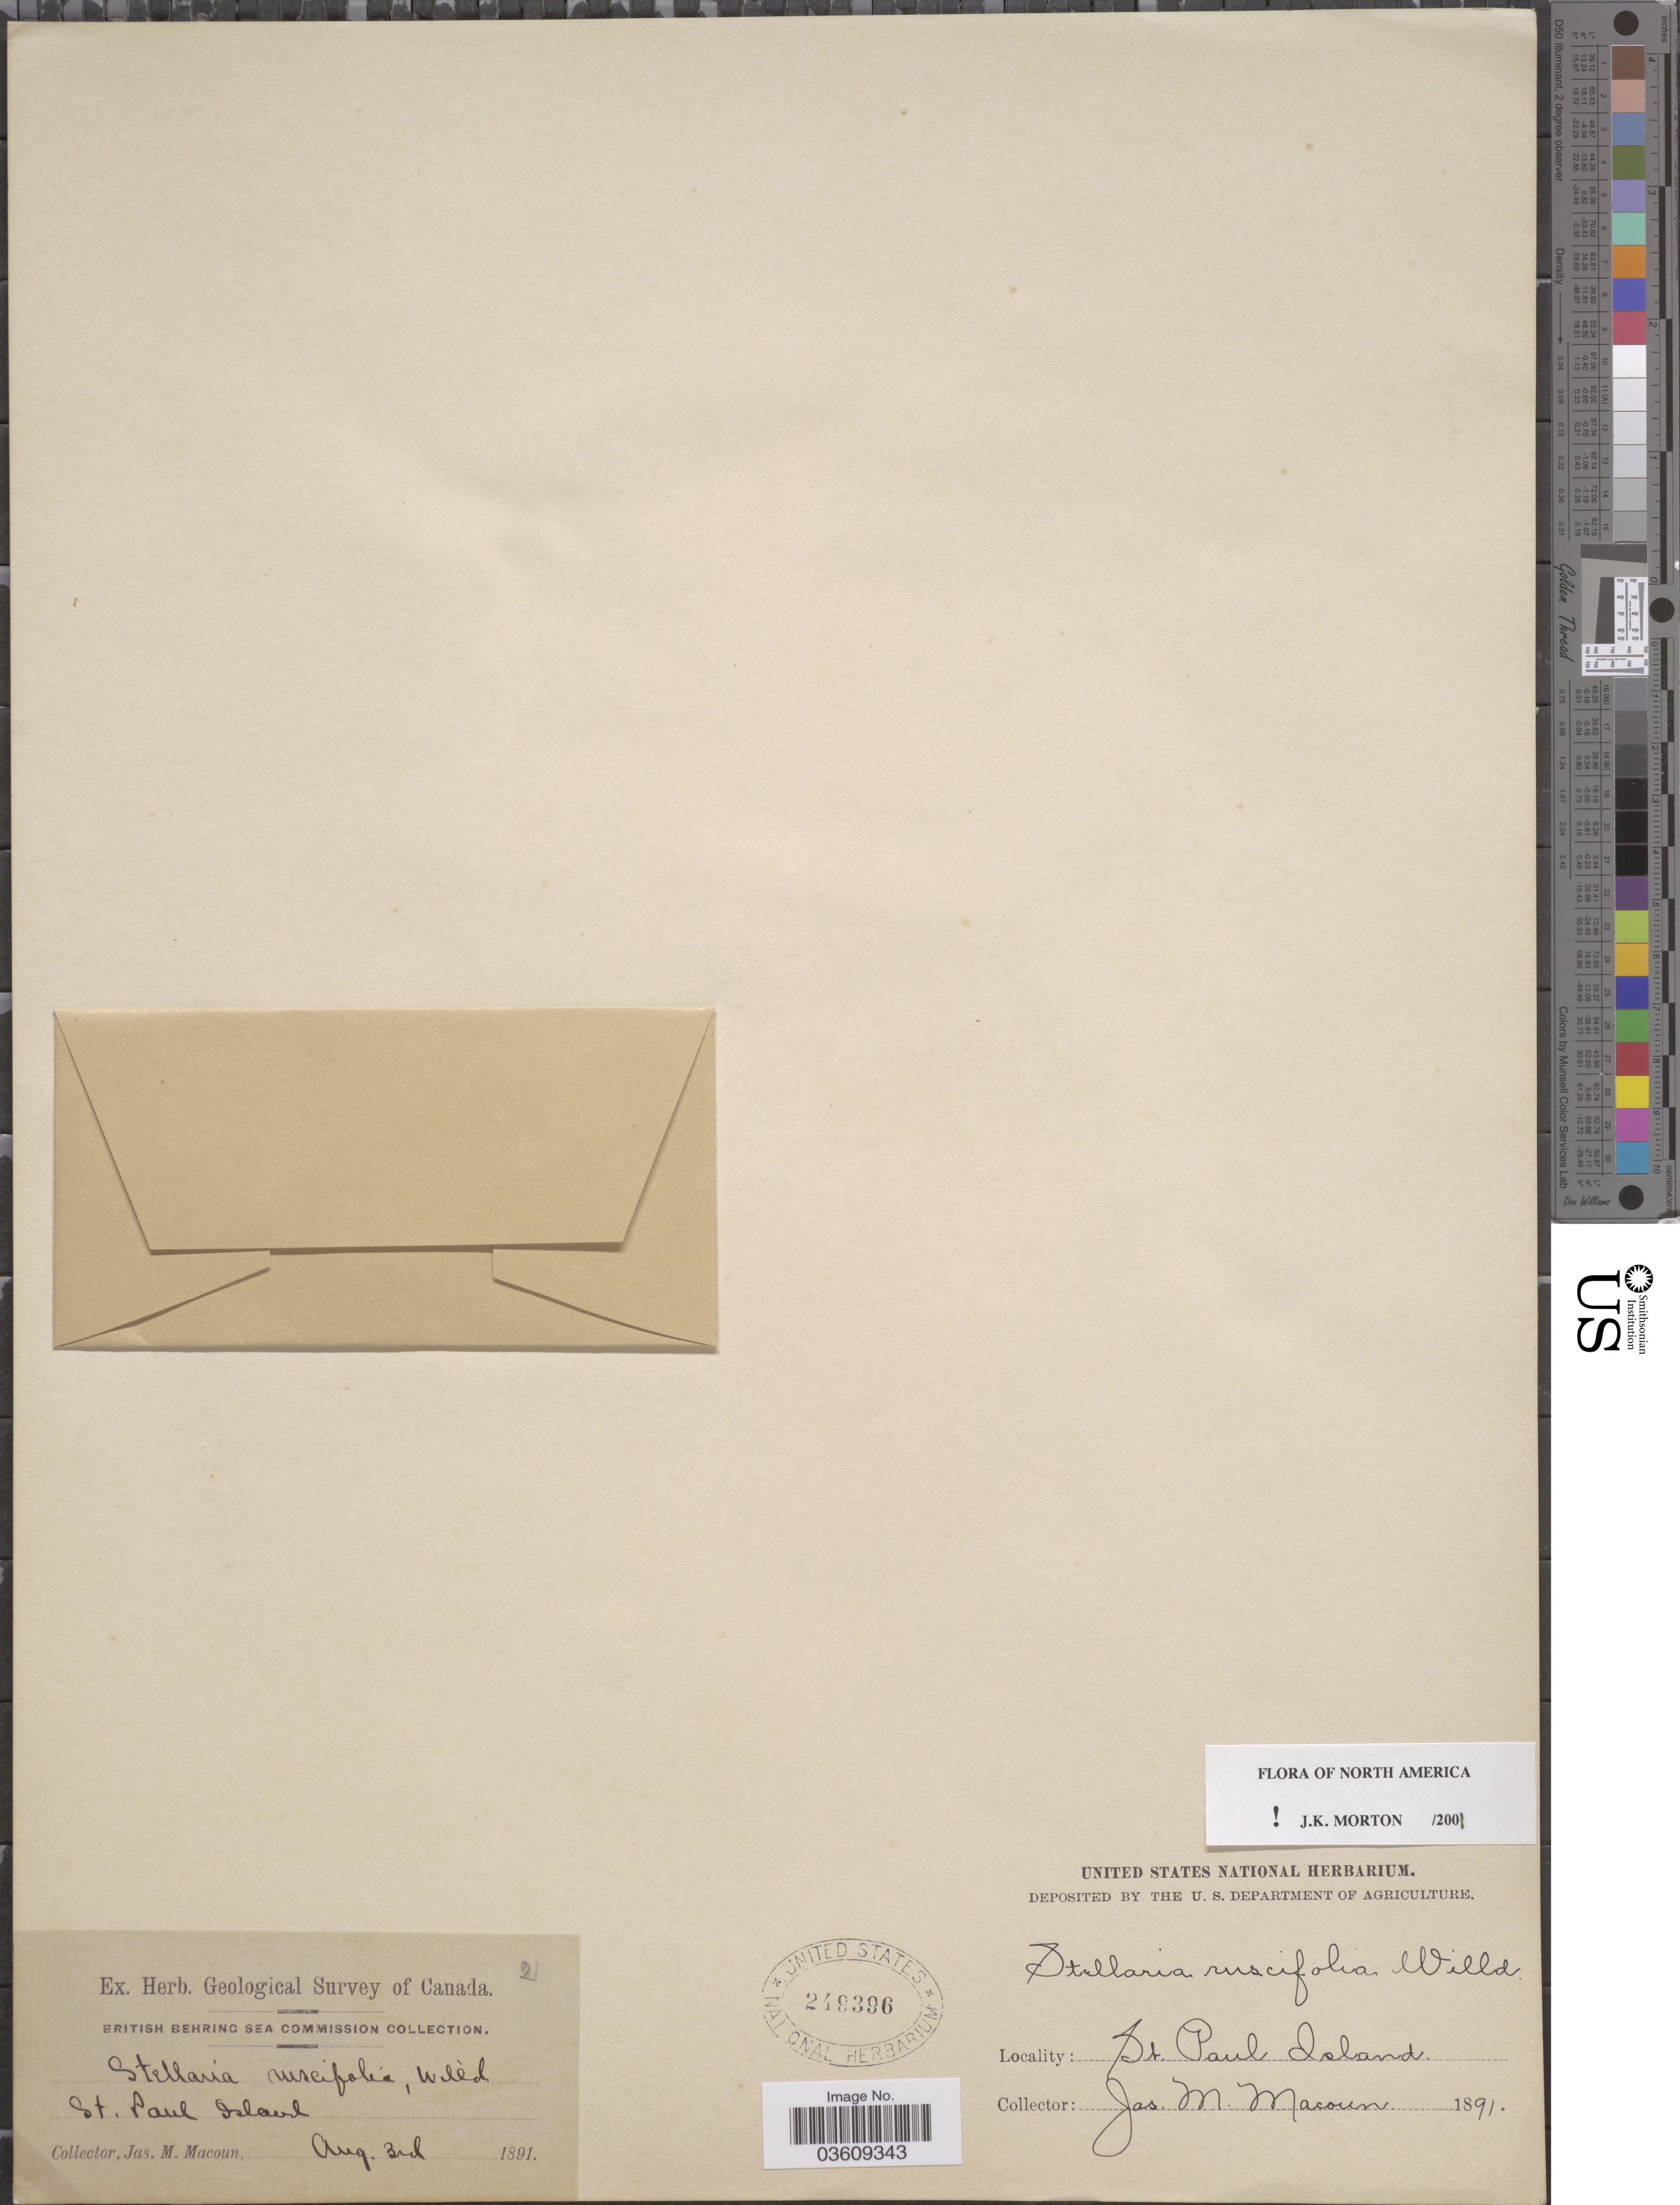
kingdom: Plantae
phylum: Tracheophyta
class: Magnoliopsida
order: Caryophyllales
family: Caryophyllaceae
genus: Stellaria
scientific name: Stellaria ruscifolia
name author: Pall. ex Schltdl.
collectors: J. M. Macoun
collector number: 2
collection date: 1891-08-03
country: United States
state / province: Alaska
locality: St. Paul Island.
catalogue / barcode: US 249396